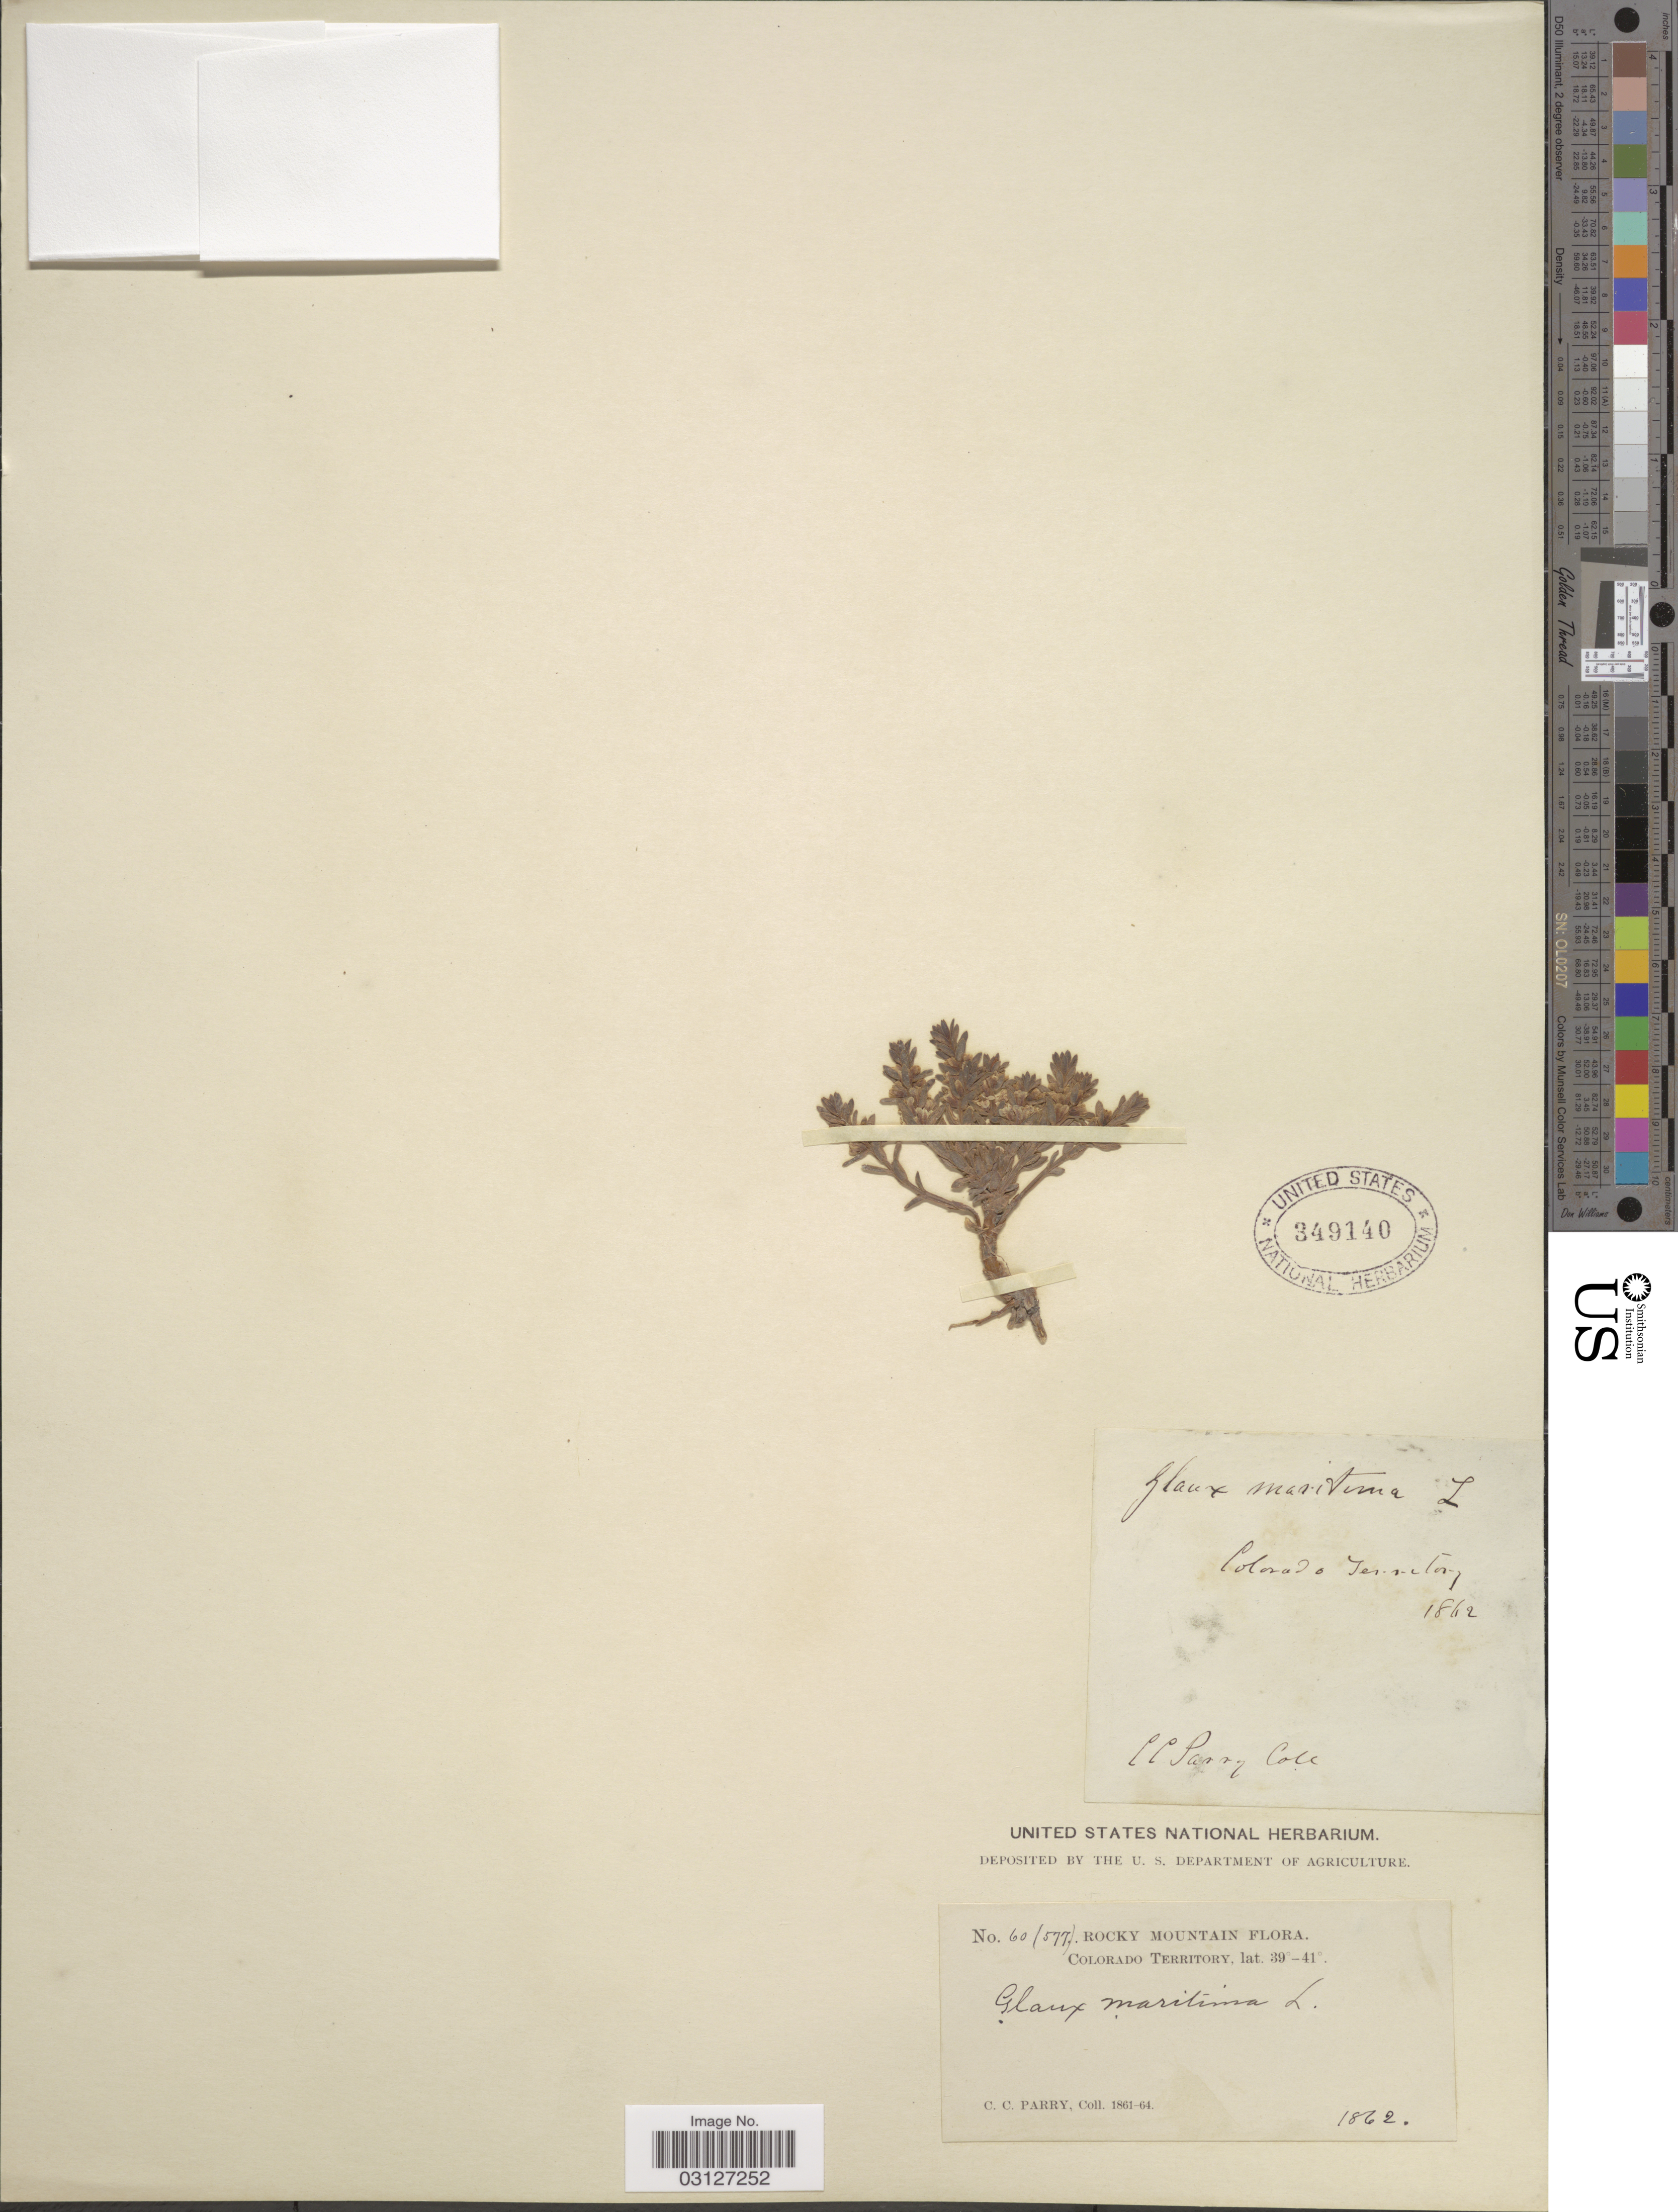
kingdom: Plantae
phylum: Tracheophyta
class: Magnoliopsida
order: Ericales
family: Primulaceae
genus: Glaux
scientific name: Glaux maritima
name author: L.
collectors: C. C. Parry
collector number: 60(577)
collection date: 1862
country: United States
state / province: Colorado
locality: Rocky Mountain, Colorado Territory.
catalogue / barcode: US 349140